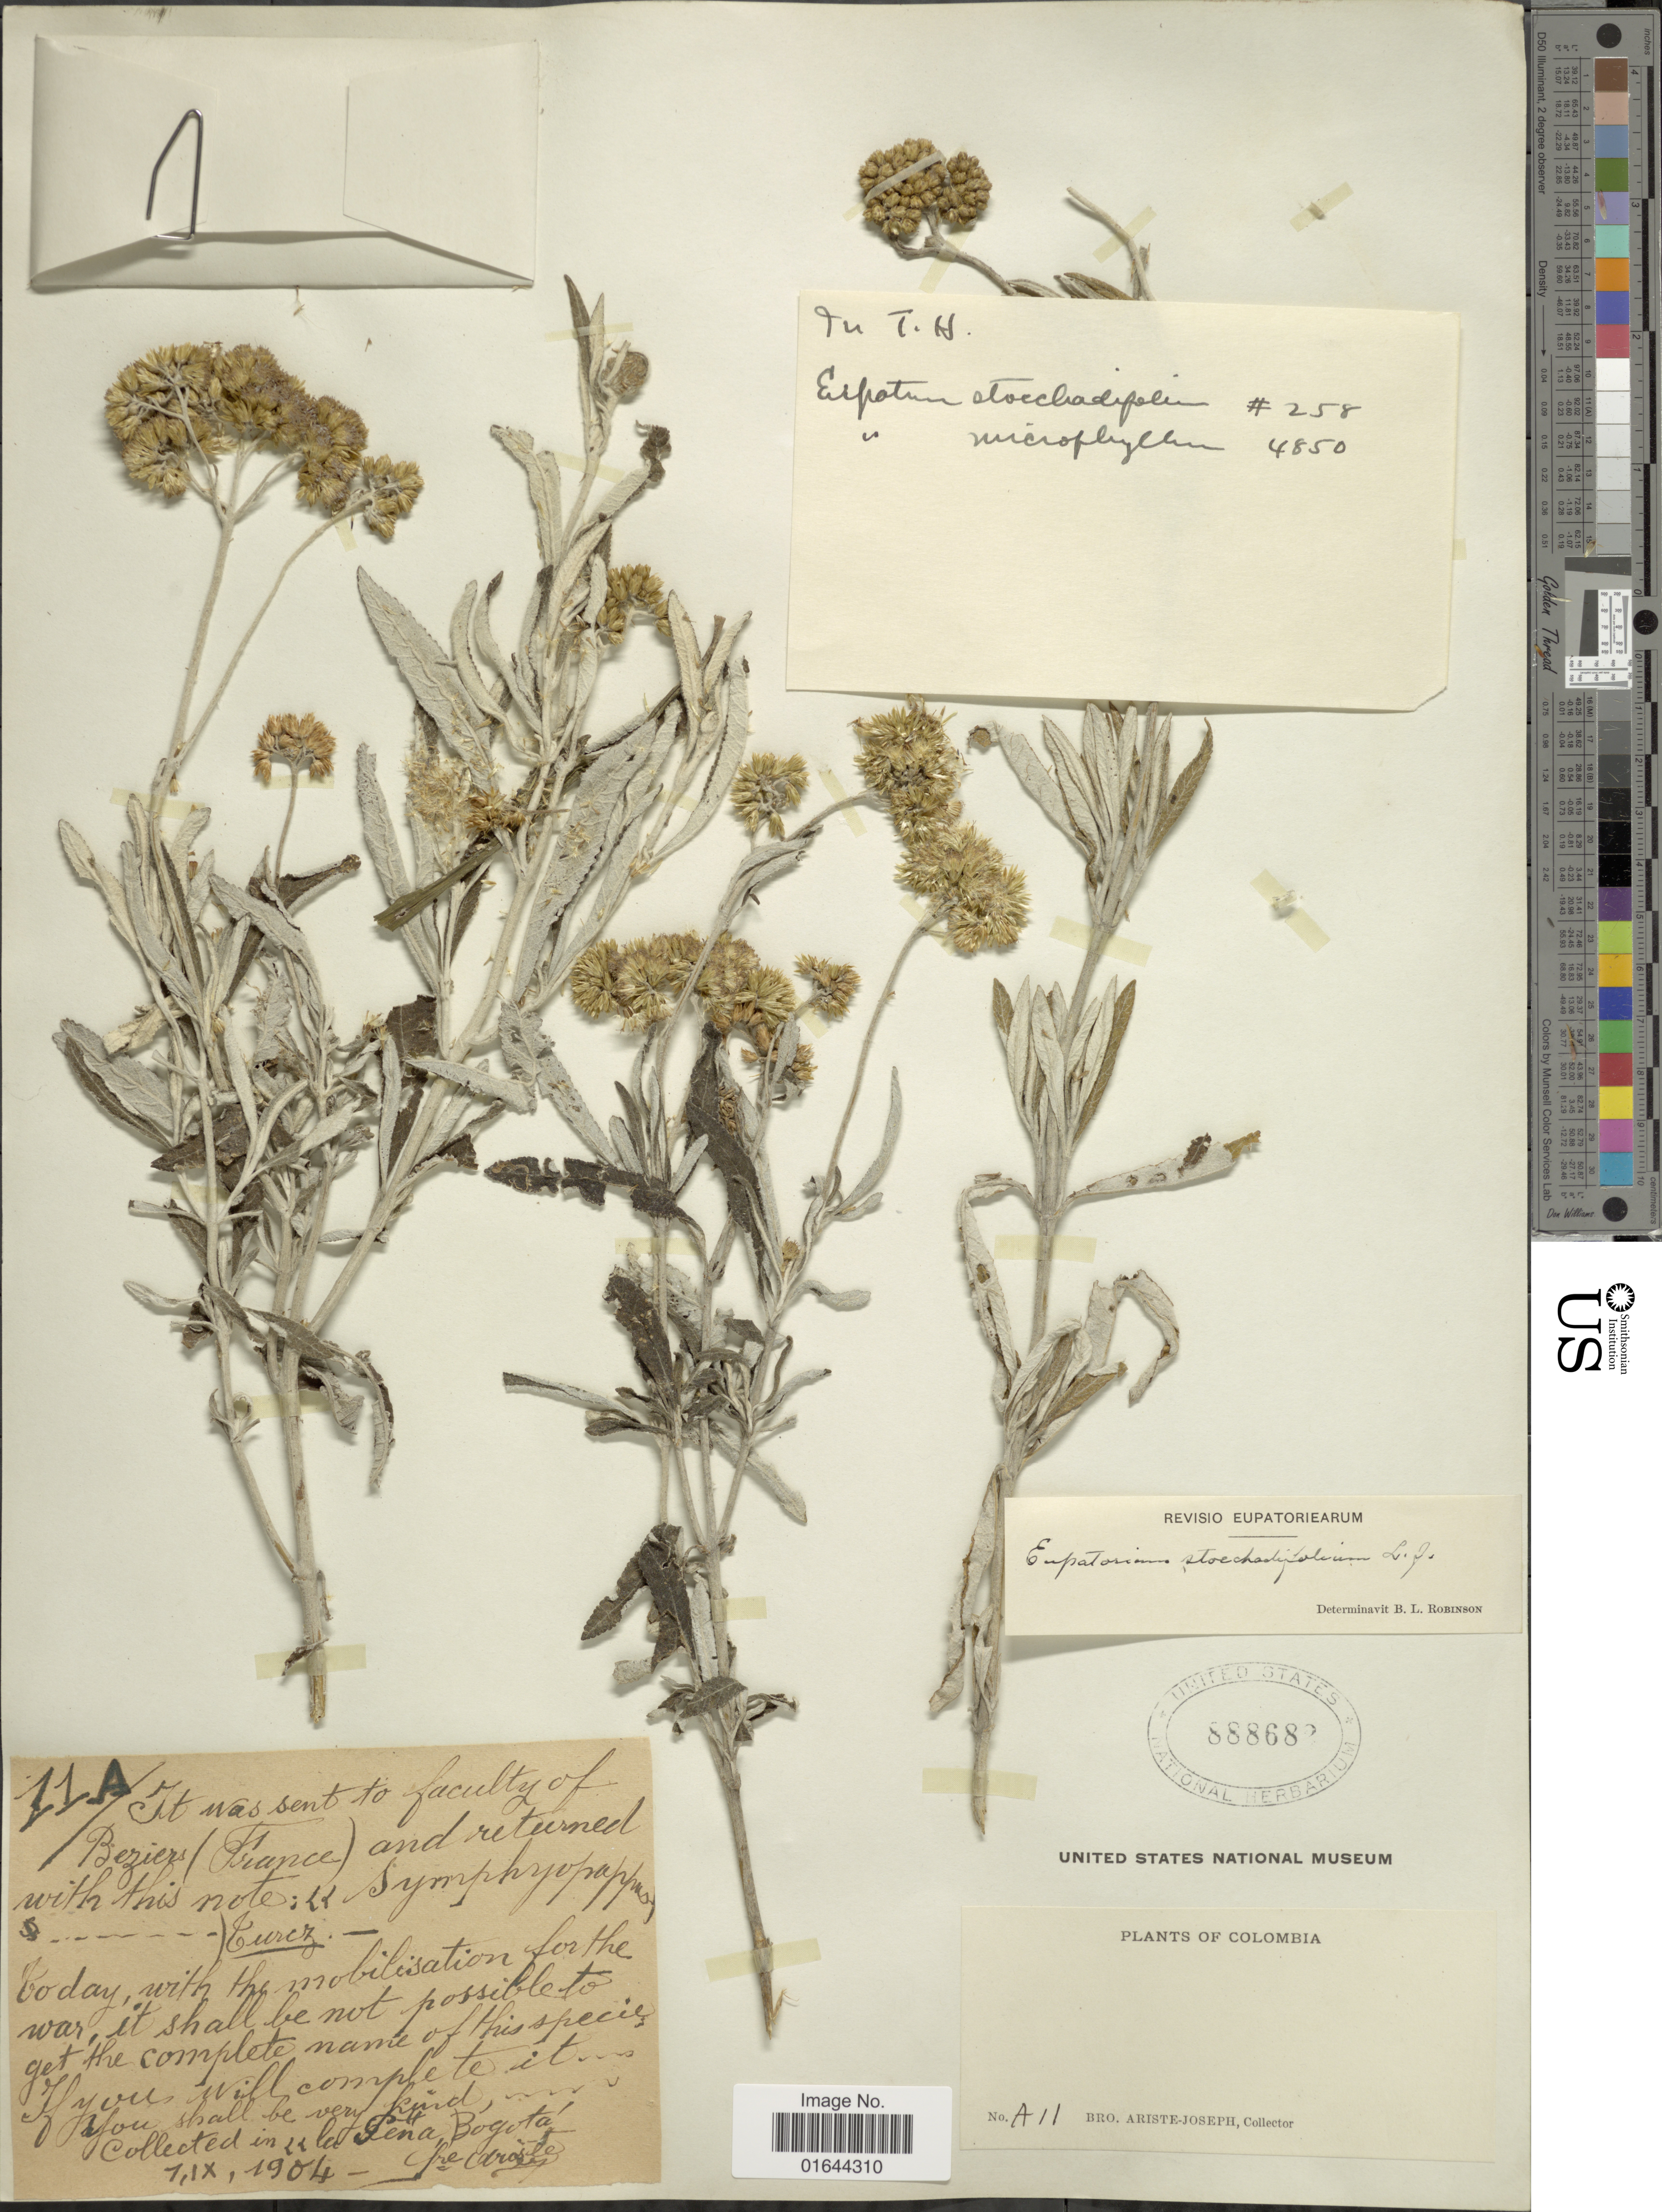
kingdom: Plantae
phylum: Tracheophyta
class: Magnoliopsida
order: Asterales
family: Asteraceae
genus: Lourteigia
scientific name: Lourteigia stoechadifolia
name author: (L. f.) R.M. King & H. Rob.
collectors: Bro. Ariste-Joseph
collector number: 11A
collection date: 1904-09-01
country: Colombia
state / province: Bogota D.C.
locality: La Pena, Bogota.